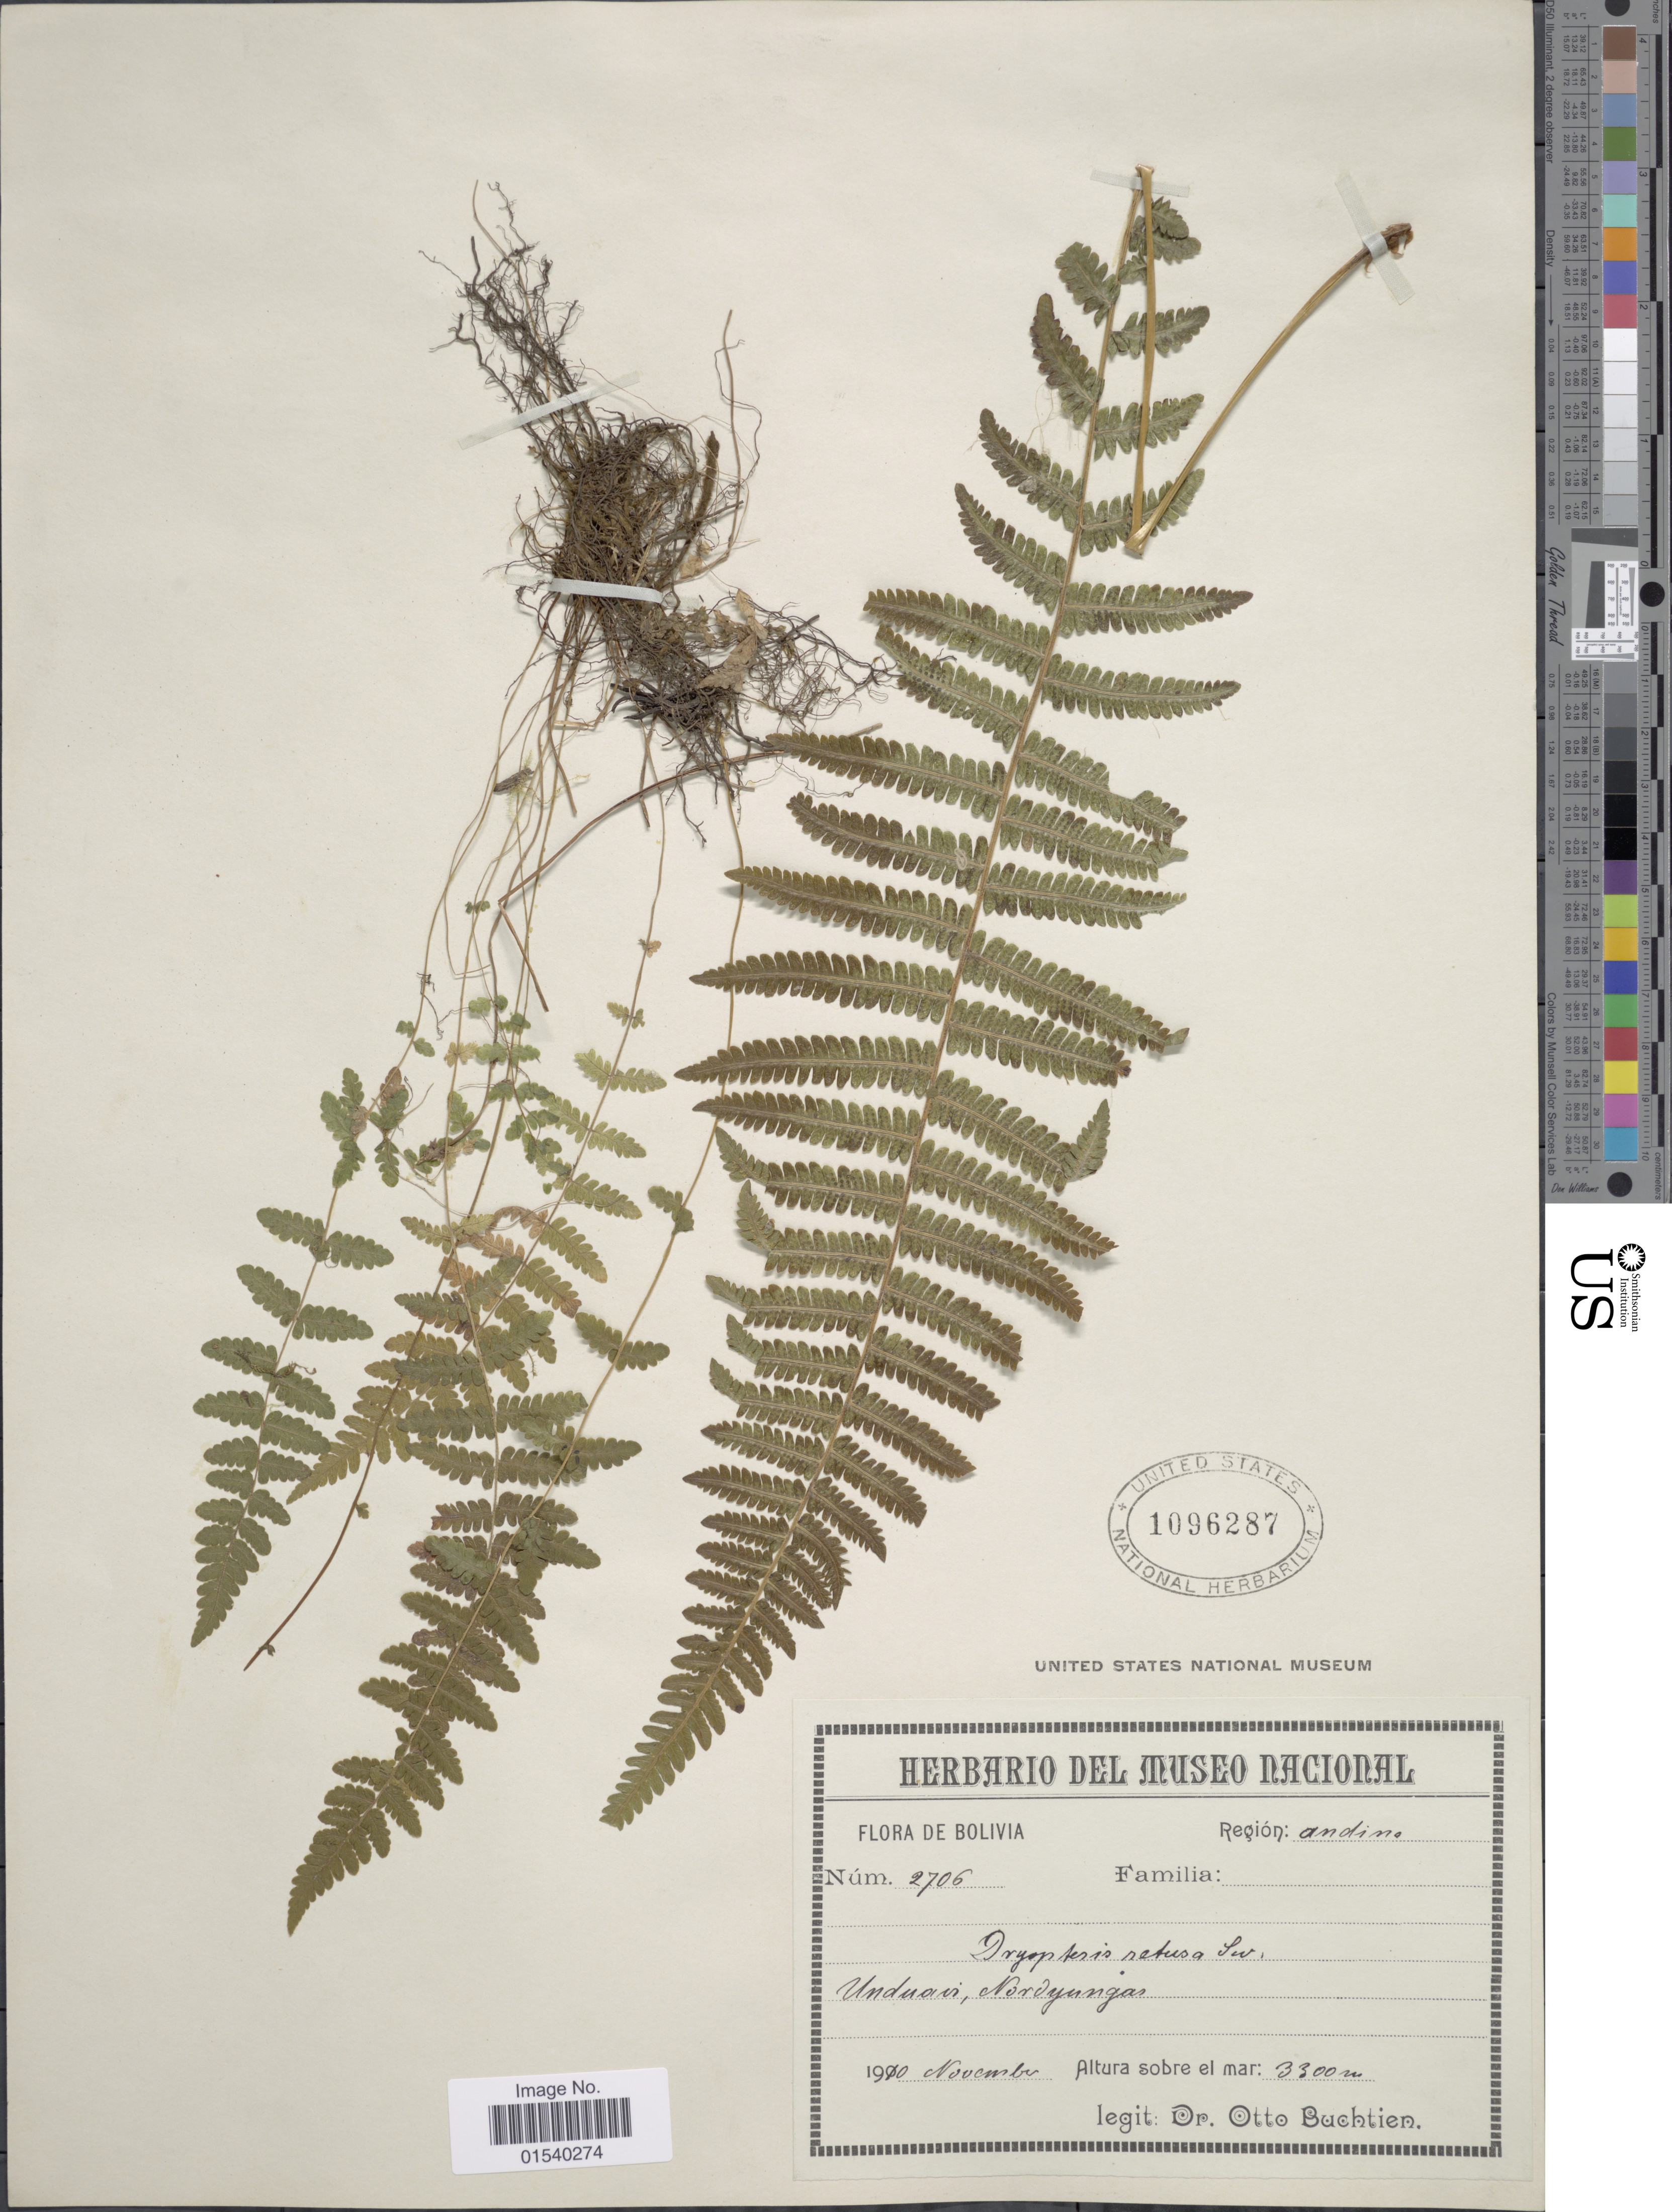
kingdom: Plantae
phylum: Tracheophyta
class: Polypodiopsida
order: Polypodiales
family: Thelypteridaceae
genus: Amauropelta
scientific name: Amauropelta oligocarpa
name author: (Humb. & Bonpl. ex Willd.) Pic. Serm.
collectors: O. Buchtien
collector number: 2706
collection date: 1910-11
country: Bolivia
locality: Unduavi, Nordyungas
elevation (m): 3300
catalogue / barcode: US 1096287